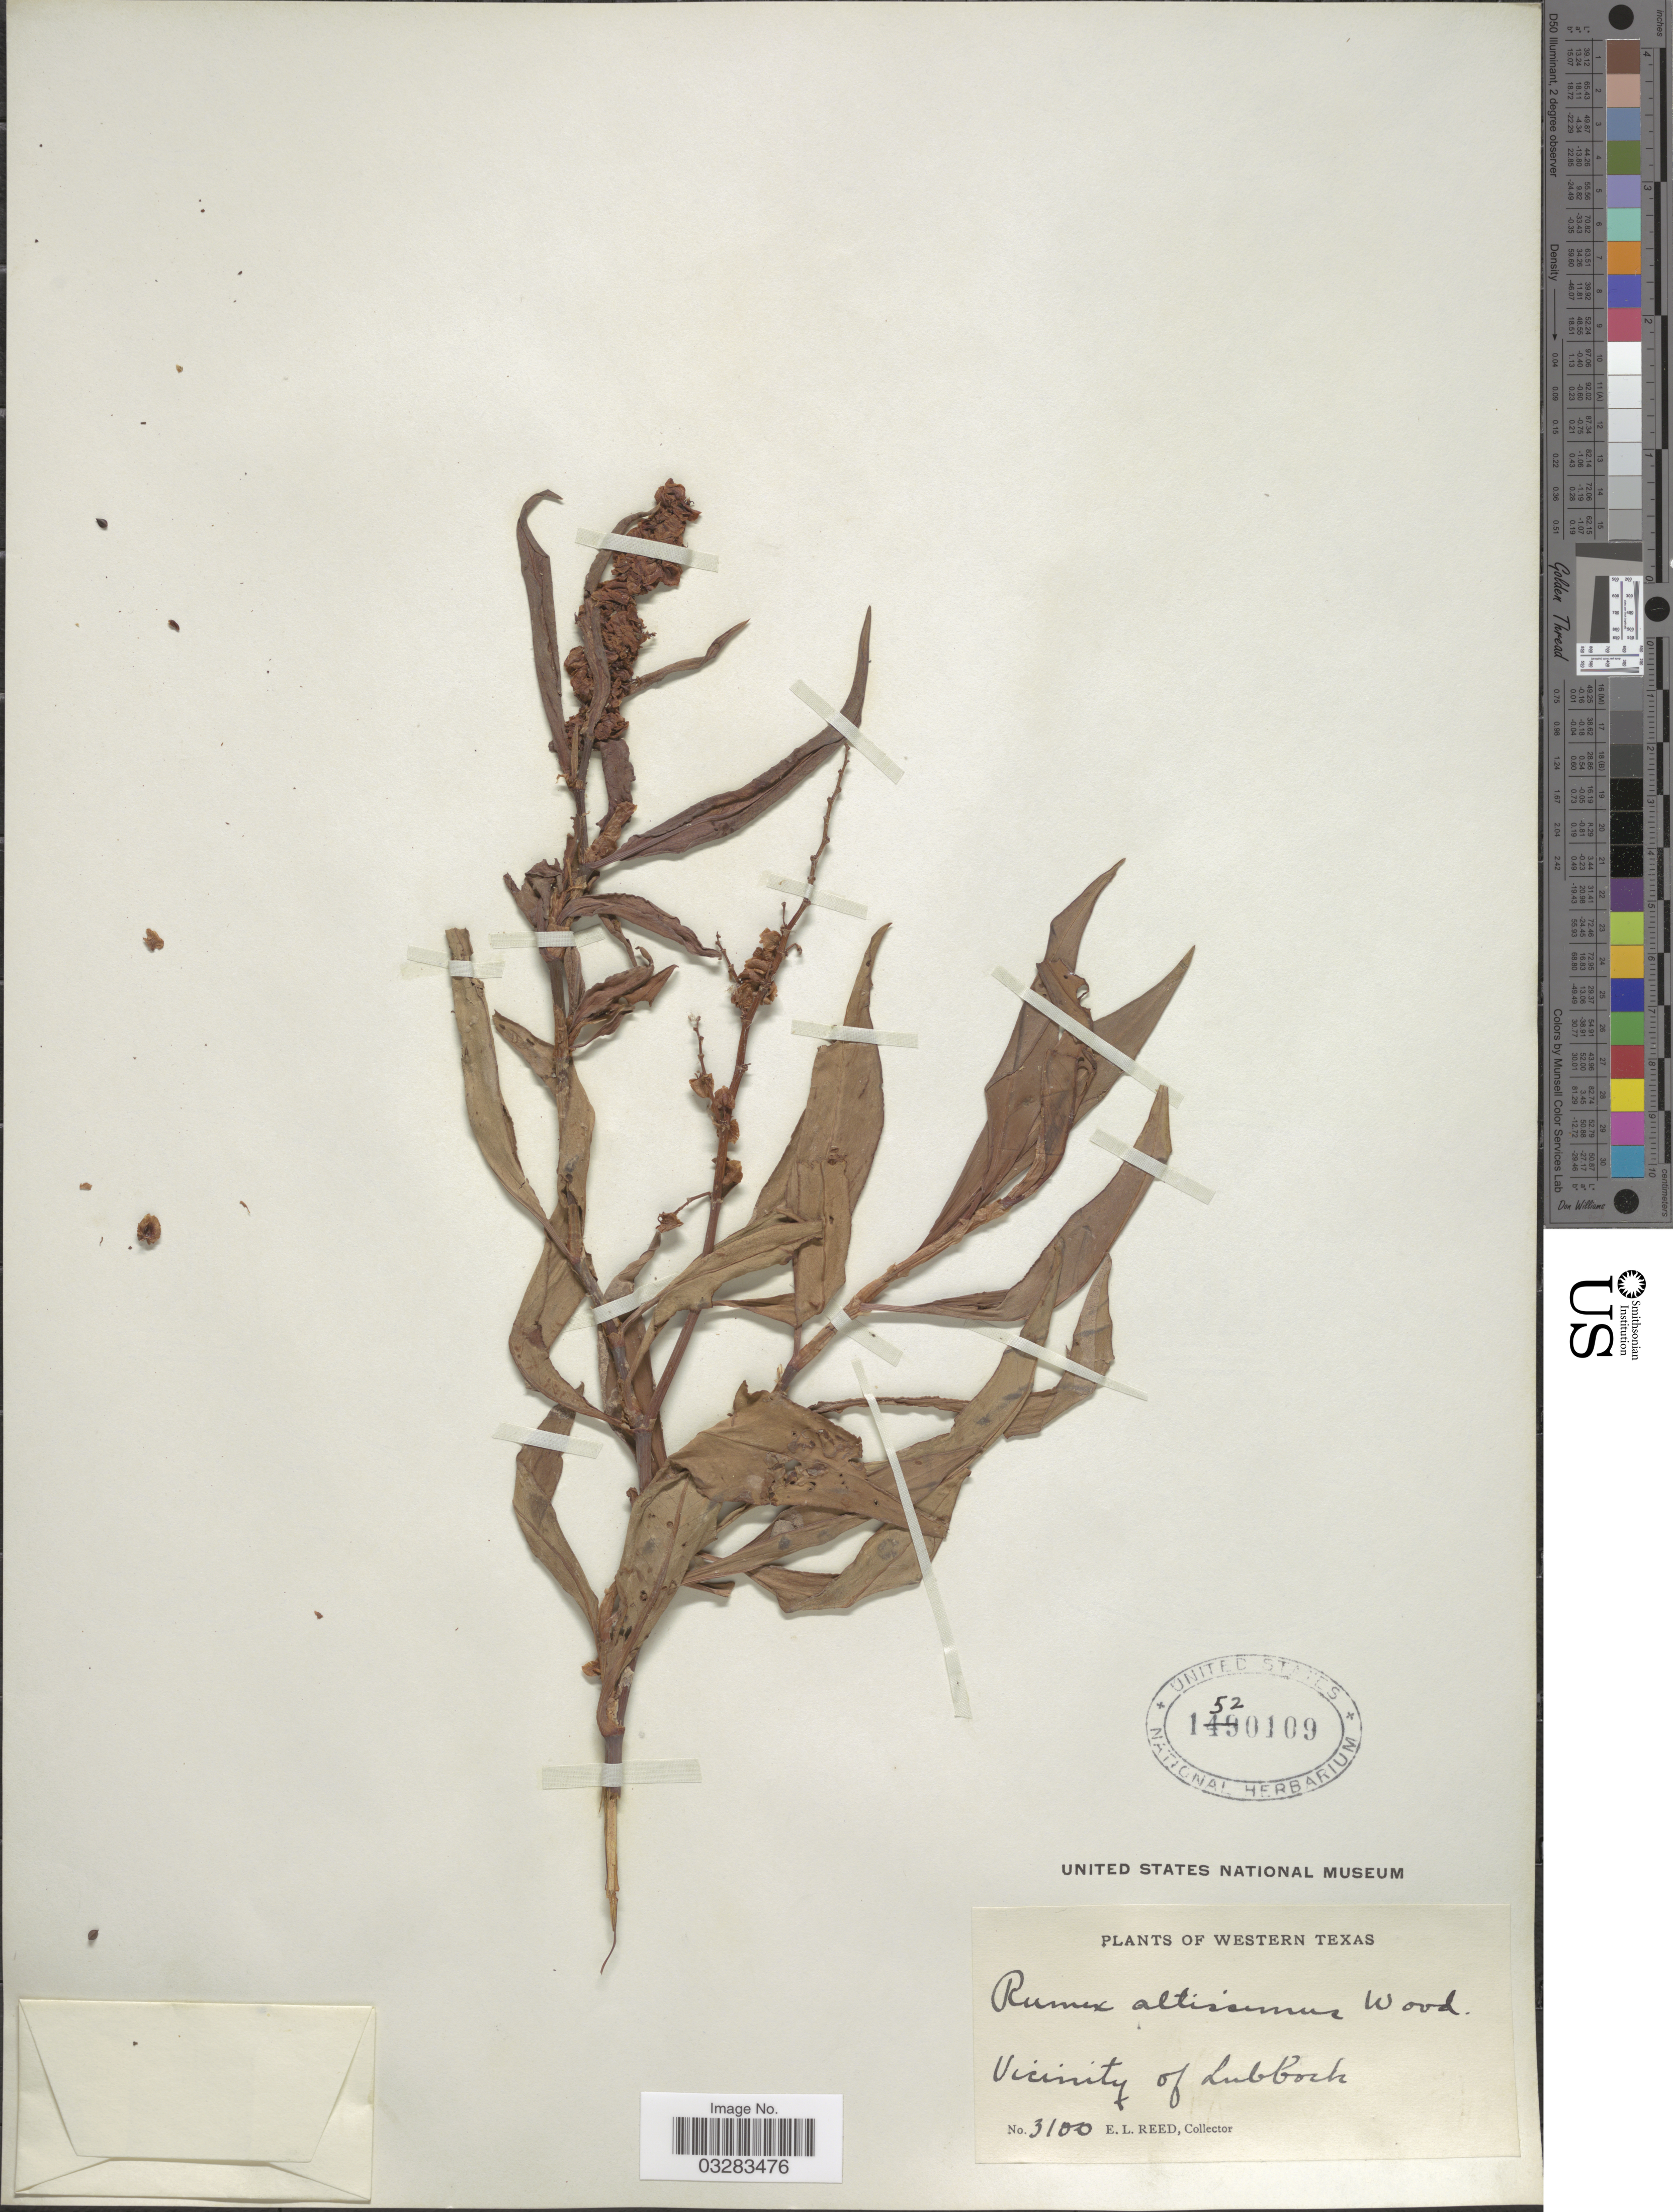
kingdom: Plantae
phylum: Tracheophyta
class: Magnoliopsida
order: Caryophyllales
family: Polygonaceae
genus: Rumex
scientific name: Rumex altissimus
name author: Alph. Wood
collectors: E. Reed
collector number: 3100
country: United States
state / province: Texas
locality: Western Texas. Vicinity of Lubbock.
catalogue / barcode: US 1520109